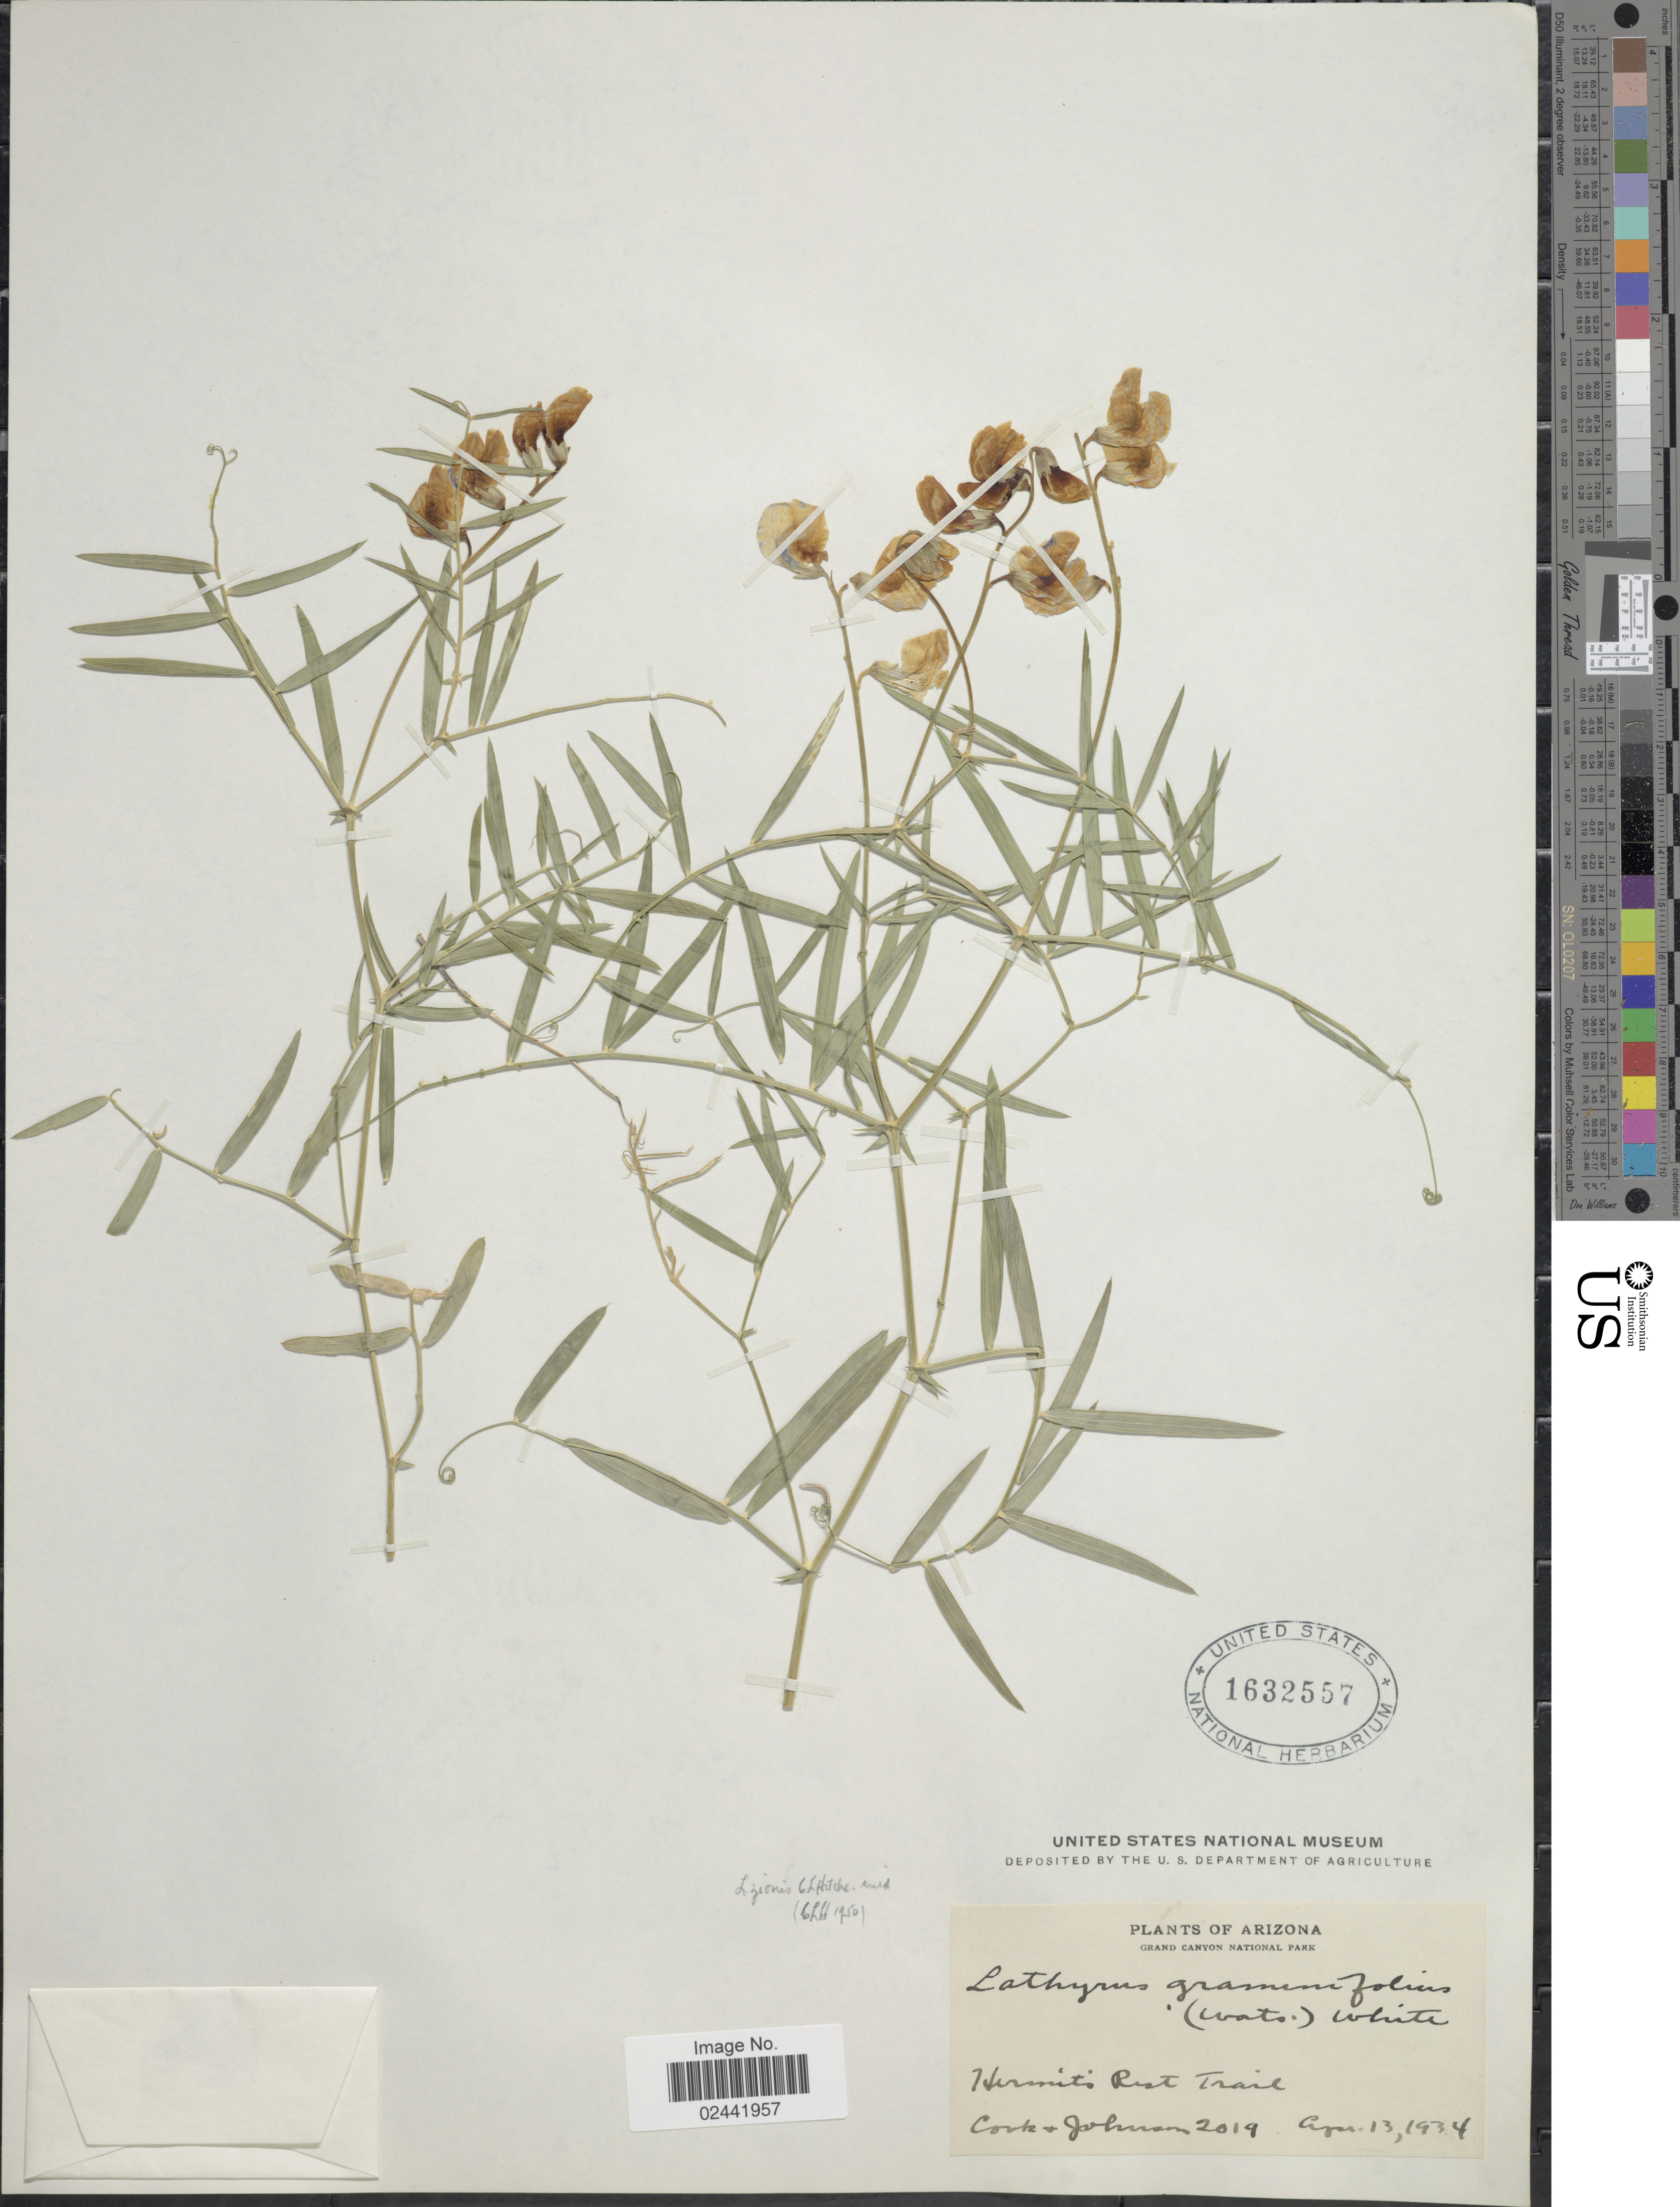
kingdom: Plantae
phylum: Tracheophyta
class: Magnoliopsida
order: Fabales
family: Fabaceae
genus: Lathyrus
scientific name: Lathyrus zionis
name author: C.L. Hitchc.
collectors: Cook, -- & -- Johnson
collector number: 2019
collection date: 1934-04-13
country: United States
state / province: Arizona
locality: Grand Canyon National Park. Hermit's Rest Trail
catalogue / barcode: US 1632557